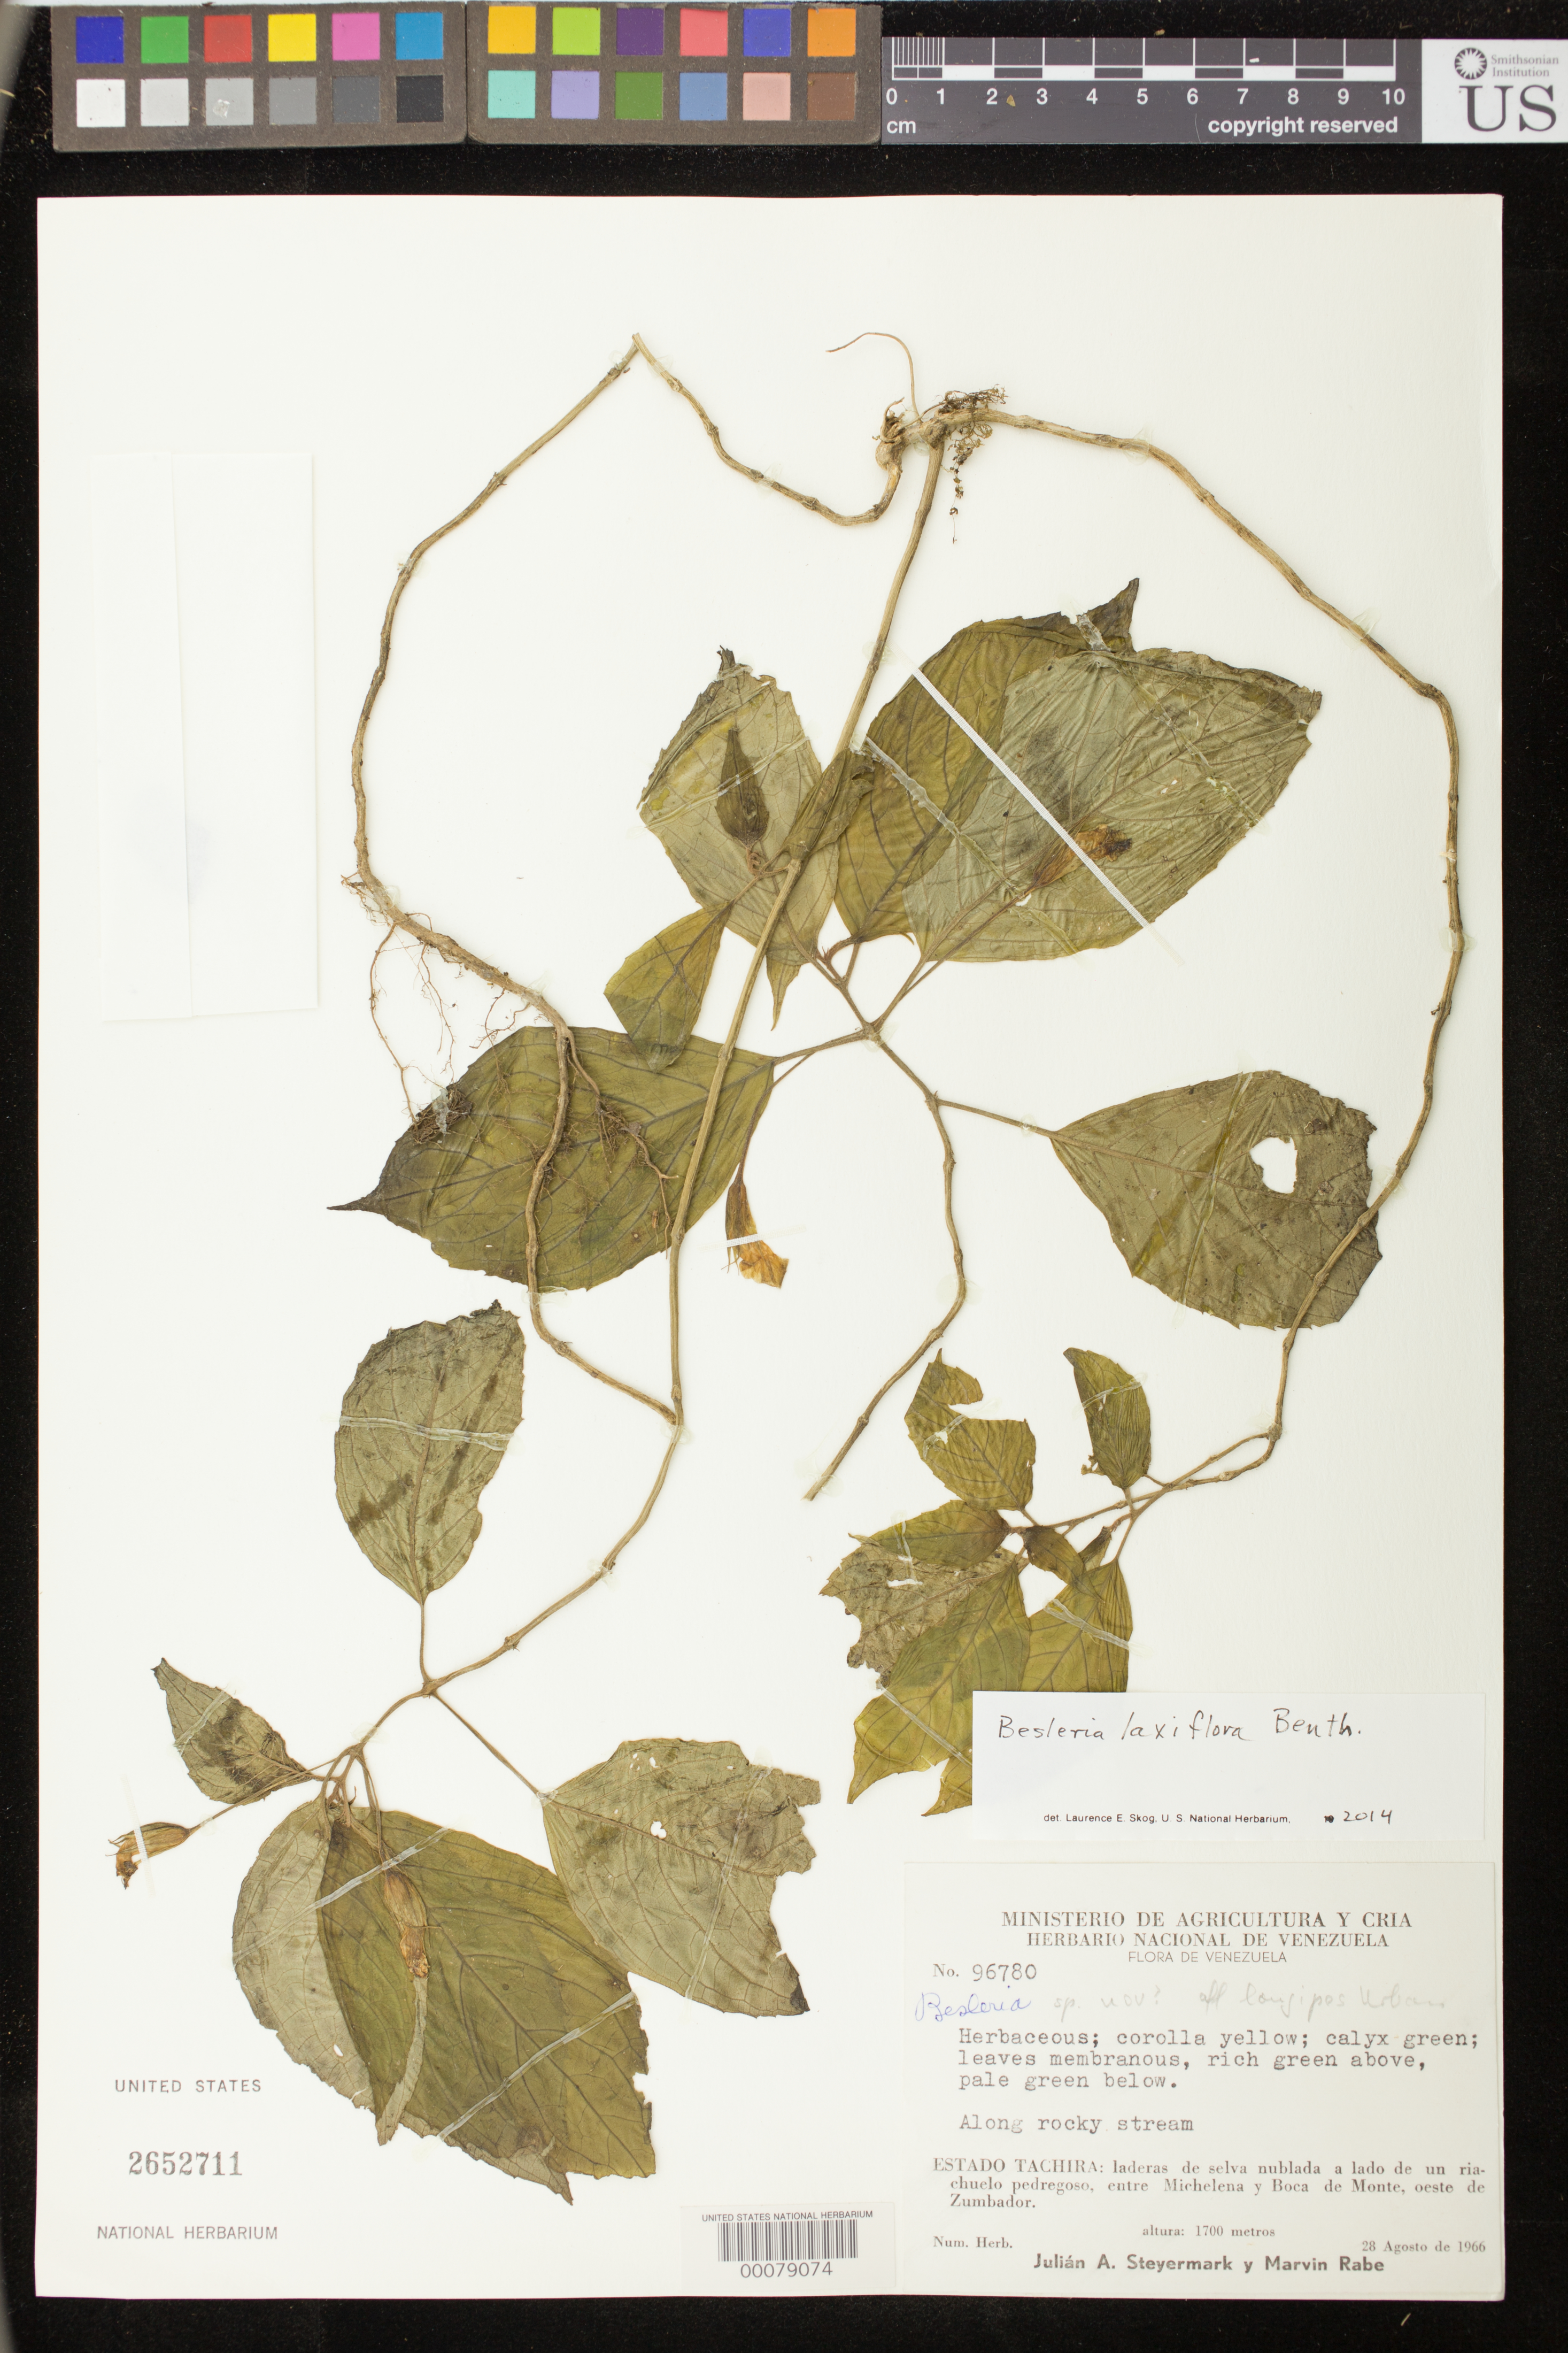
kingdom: Plantae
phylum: Tracheophyta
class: Magnoliopsida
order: Lamiales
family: Gesneriaceae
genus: Besleria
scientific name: Besleria longipes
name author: Urb.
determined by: Skog, Laurence E.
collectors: J. Steyermark & M. Rabe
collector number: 96780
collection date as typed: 28 Aug 1966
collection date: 1966-08-28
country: Venezuela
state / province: Táchira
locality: Between Michelena and Boca de Monte, W of Zumbador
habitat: Slopes of cloud forest on side of a rocky brook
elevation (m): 1700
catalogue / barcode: US 2652711